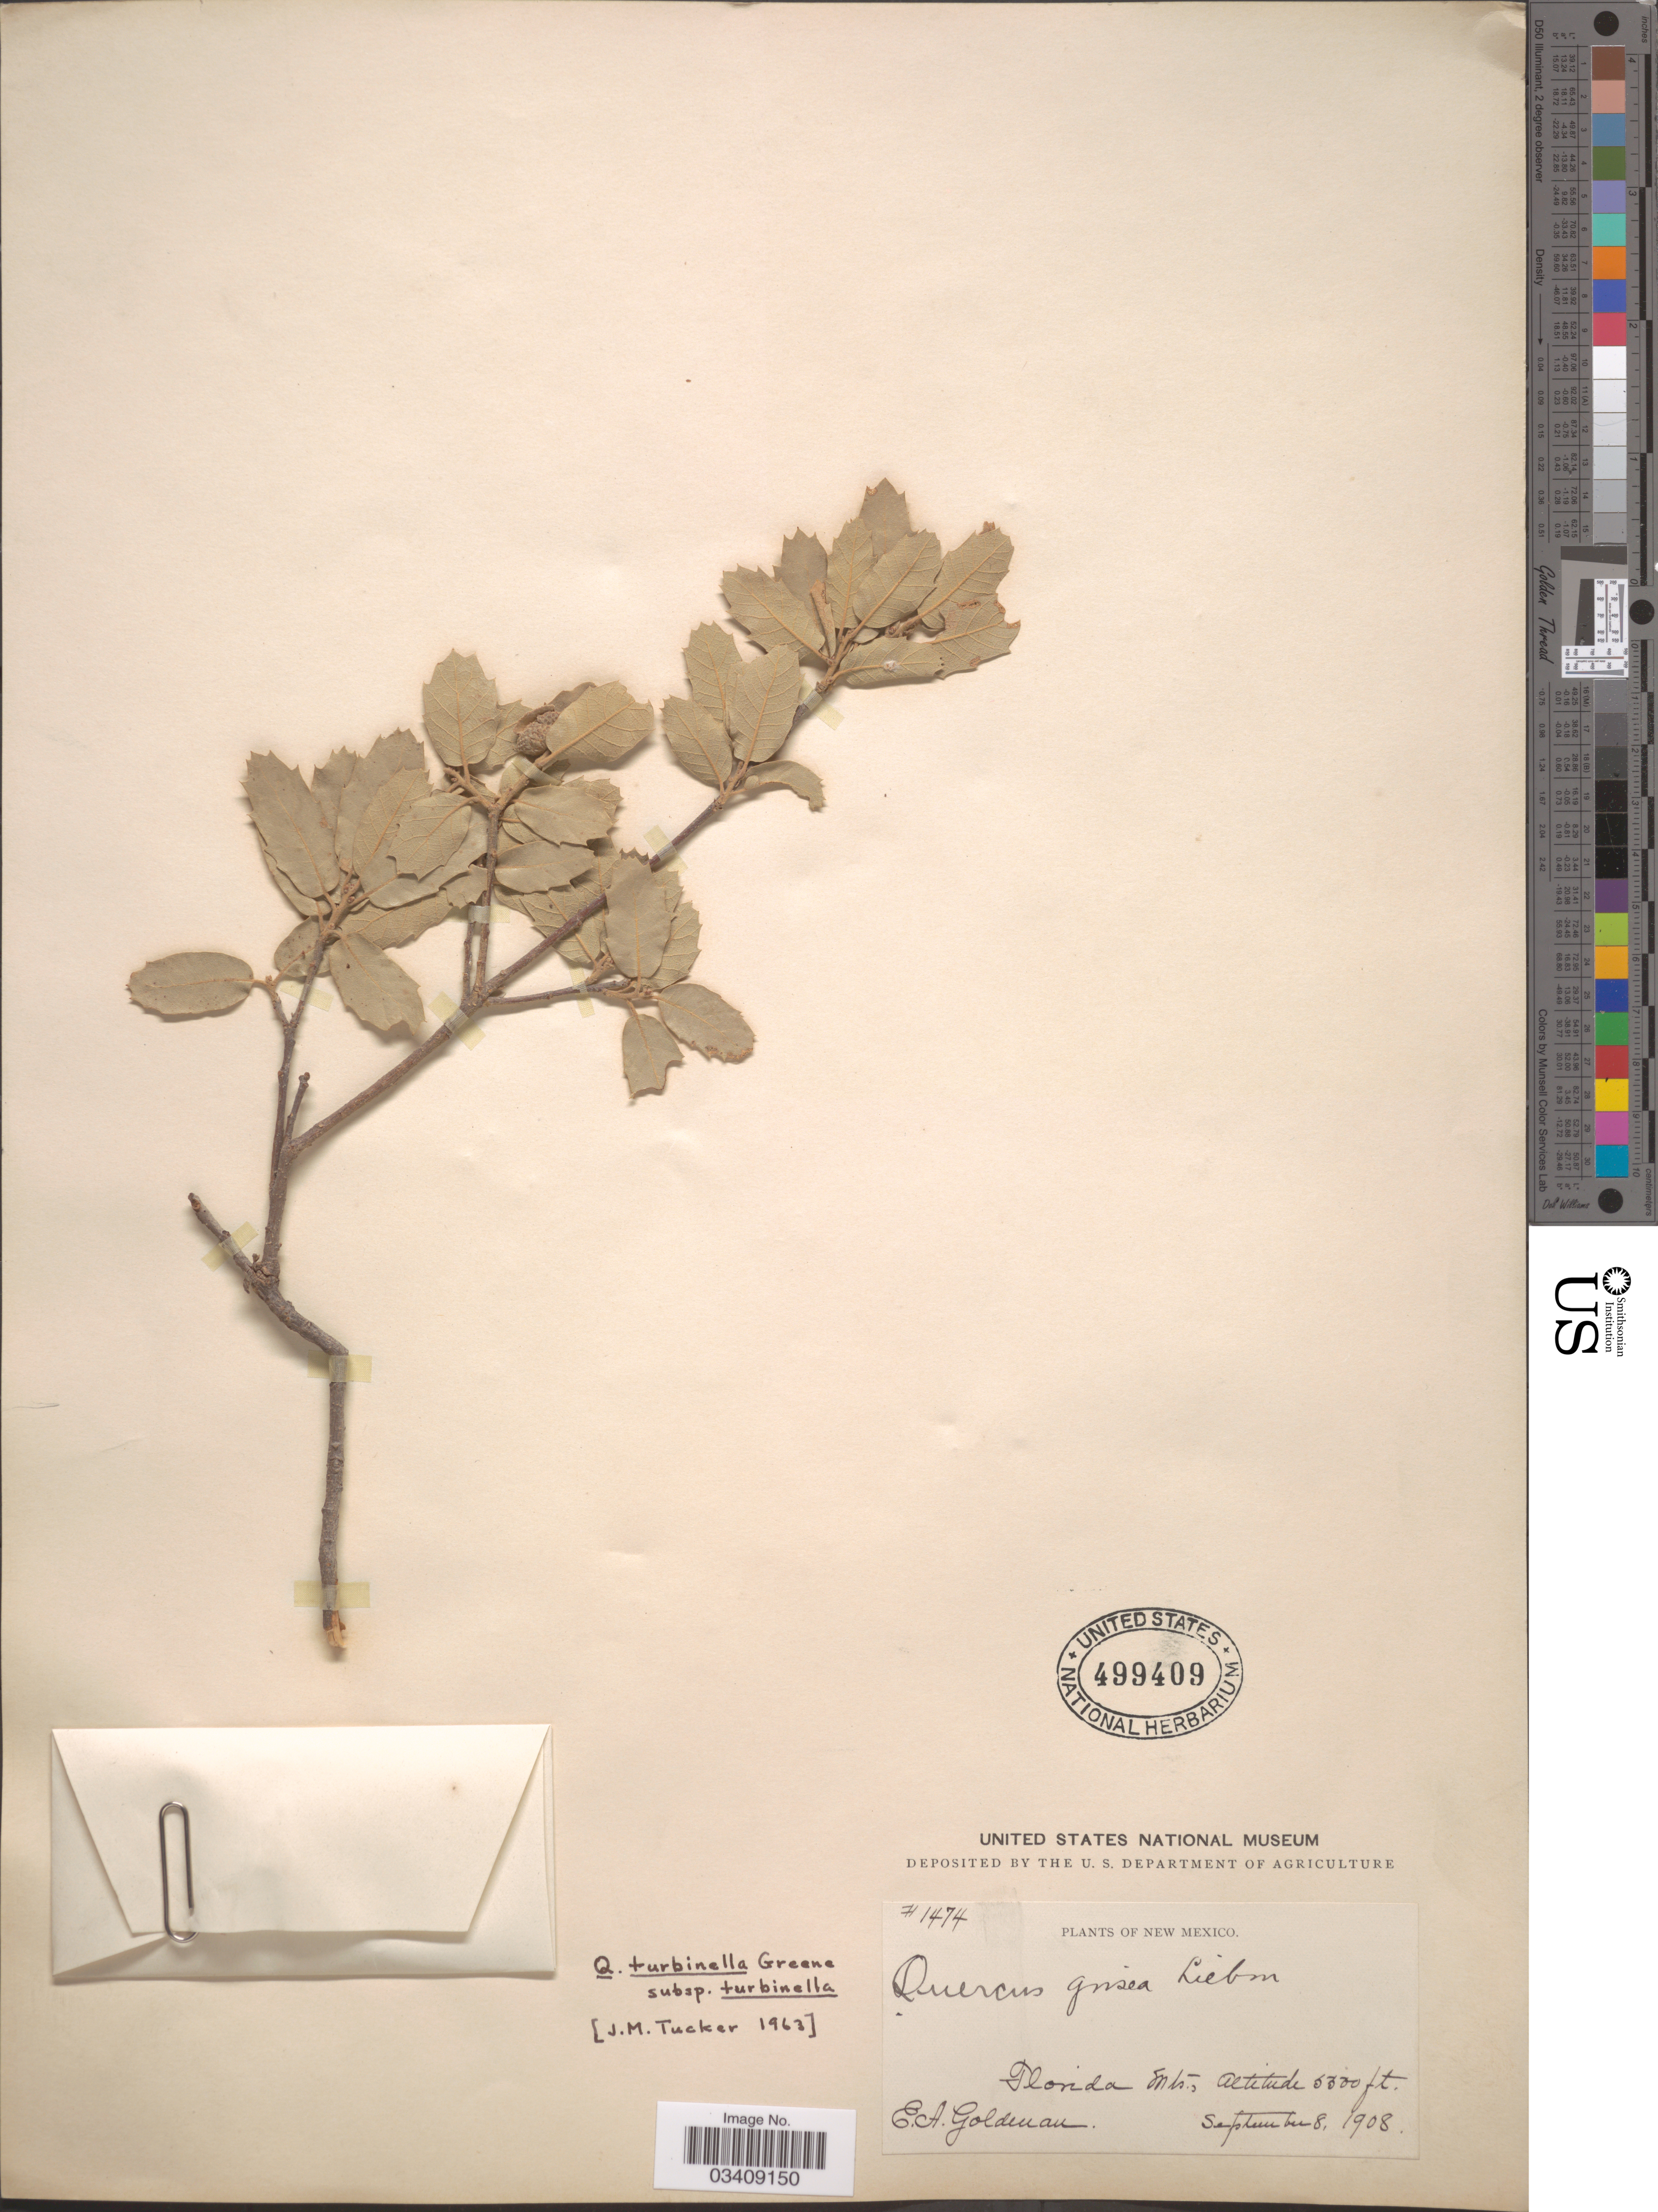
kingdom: Plantae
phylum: Tracheophyta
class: Magnoliopsida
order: Fagales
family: Fagaceae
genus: Quercus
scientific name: Quercus turbinella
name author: Greene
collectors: E. A. Goldman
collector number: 1474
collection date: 1908-09-08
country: United States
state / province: New Mexico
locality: Florida Mts.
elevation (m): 1676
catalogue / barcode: US 499409